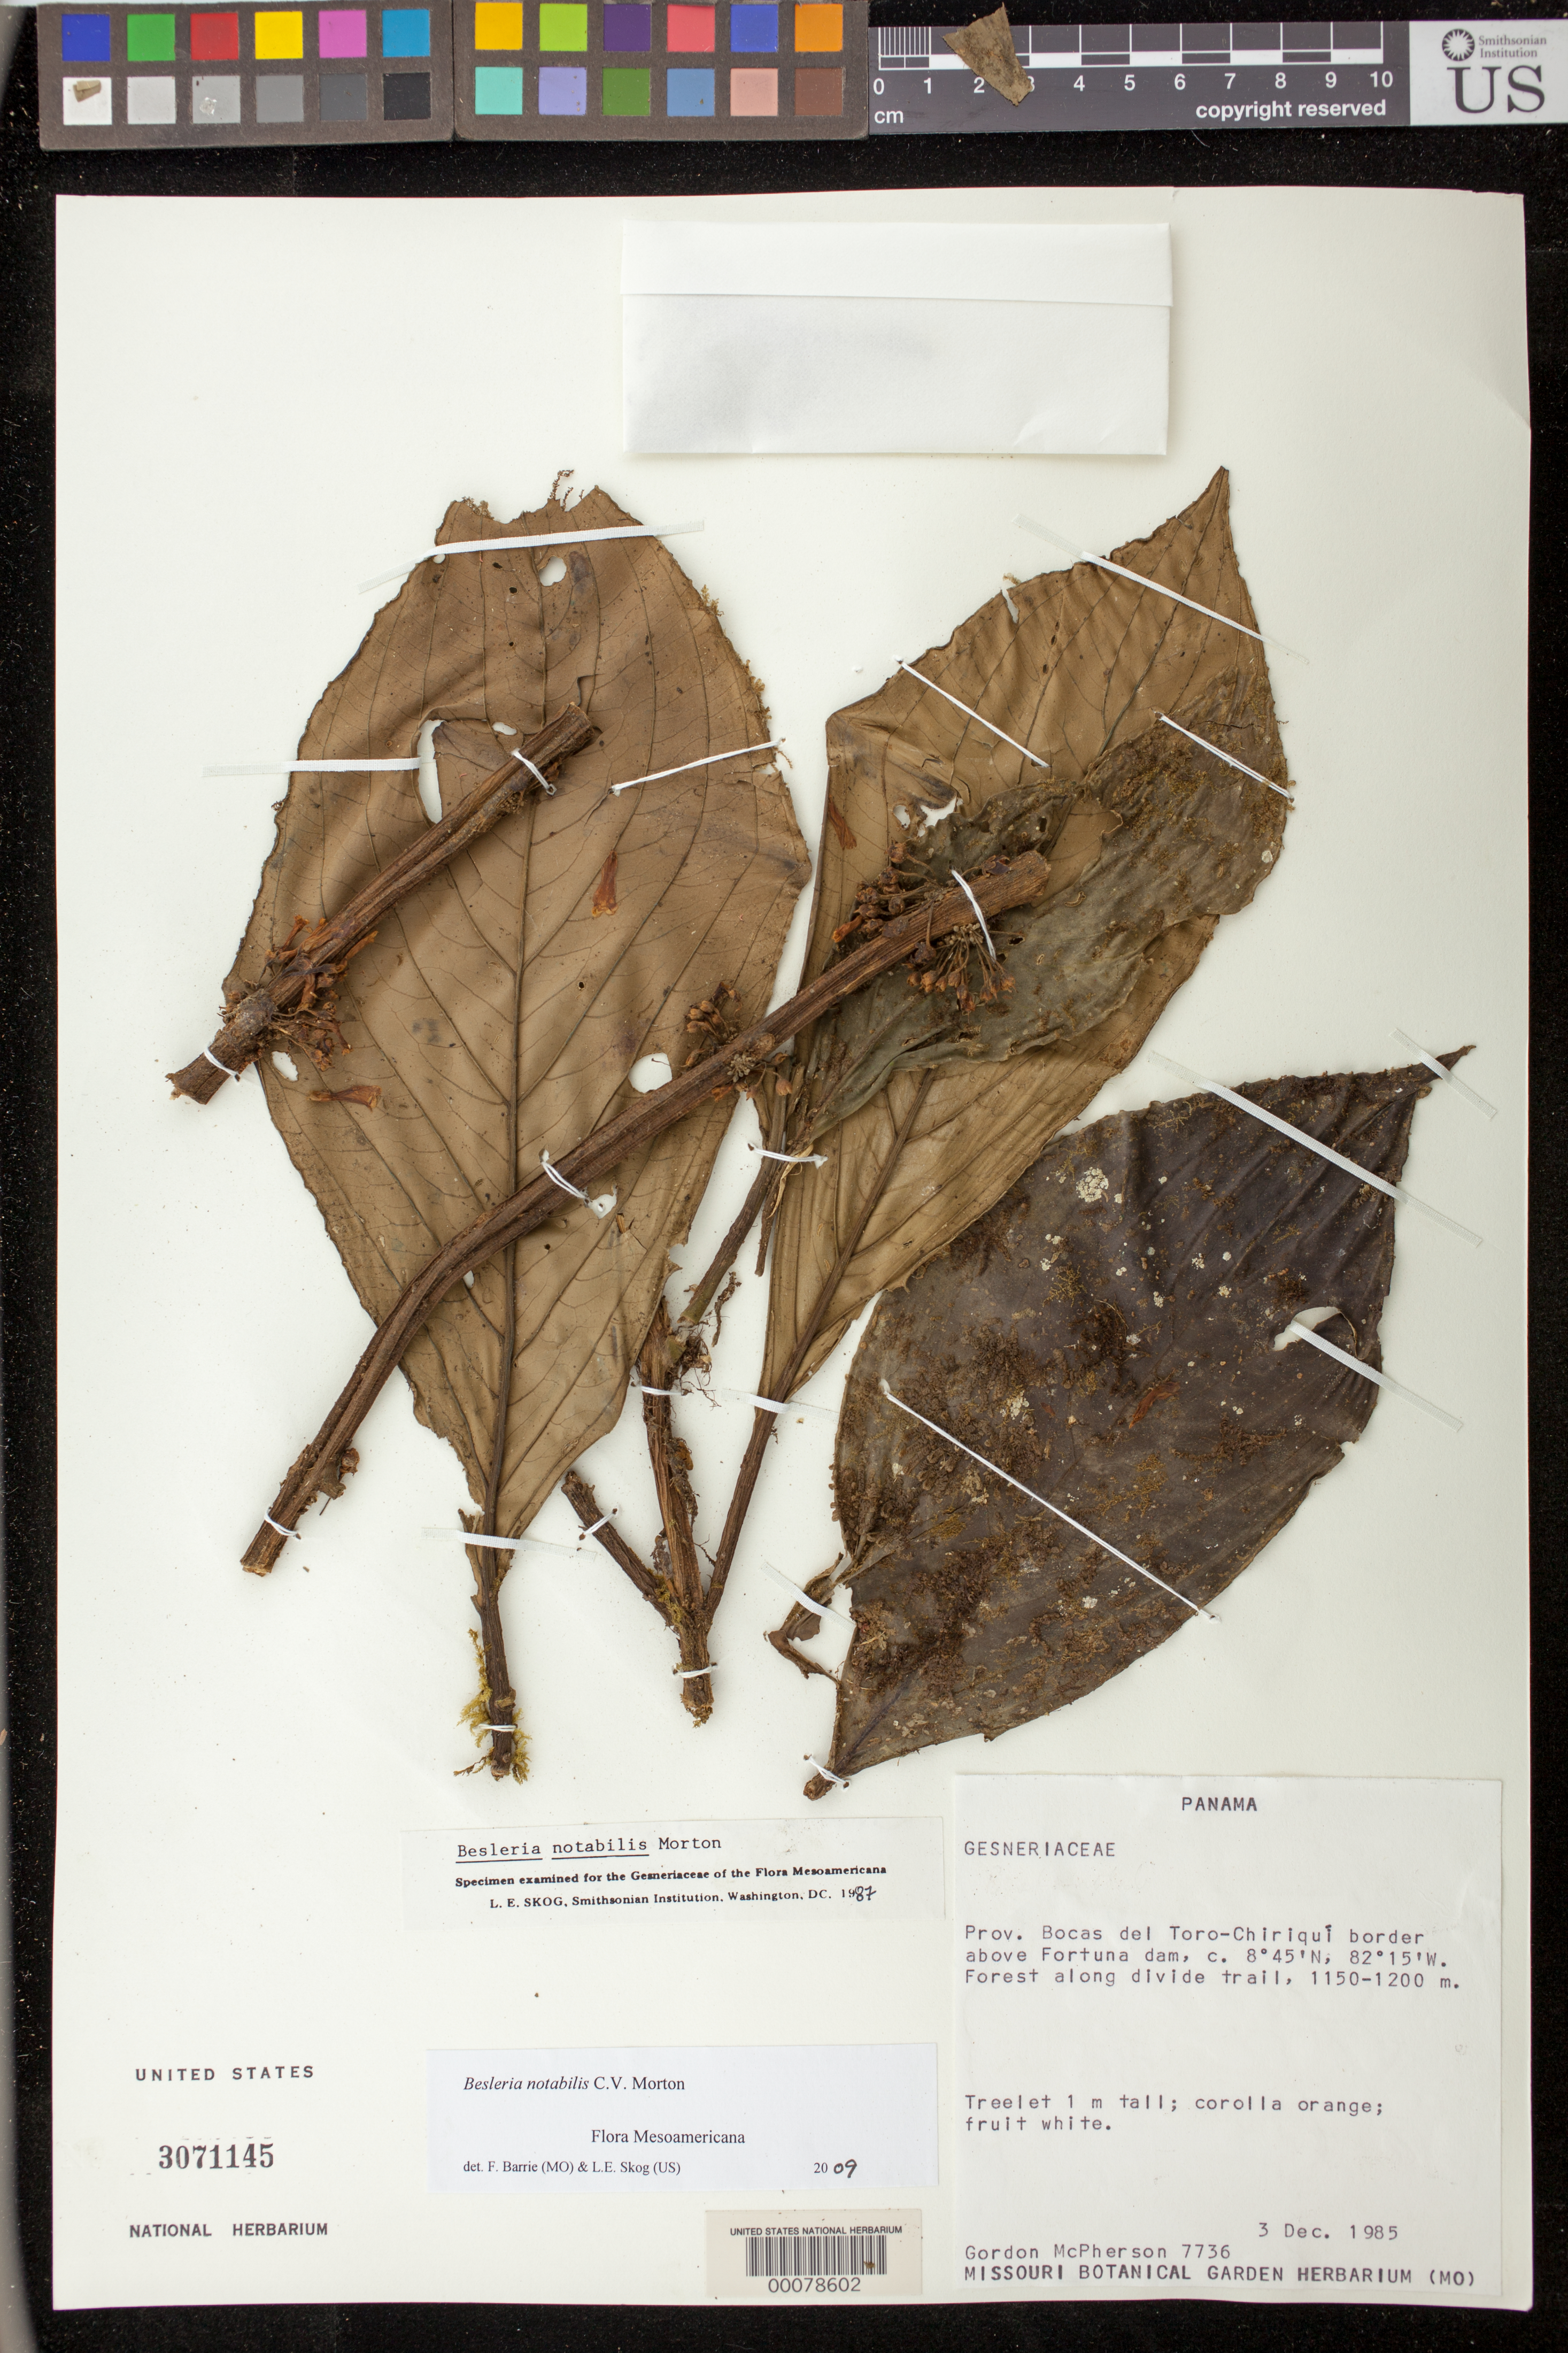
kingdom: Plantae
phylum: Tracheophyta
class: Magnoliopsida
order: Lamiales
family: Gesneriaceae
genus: Besleria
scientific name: Besleria notabilis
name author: C.V. Morton in Standl.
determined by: Skog, Laurence E.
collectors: G. D. McPherson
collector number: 7736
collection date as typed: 03 Dec 1985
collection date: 1985-12-03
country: Panama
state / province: Bocas del Toro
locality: Bocas del Toro - Chiriquí border above Fortuna Dam, forest along divide trail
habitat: Forest along divide trail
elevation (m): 1150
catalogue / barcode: US 3071145